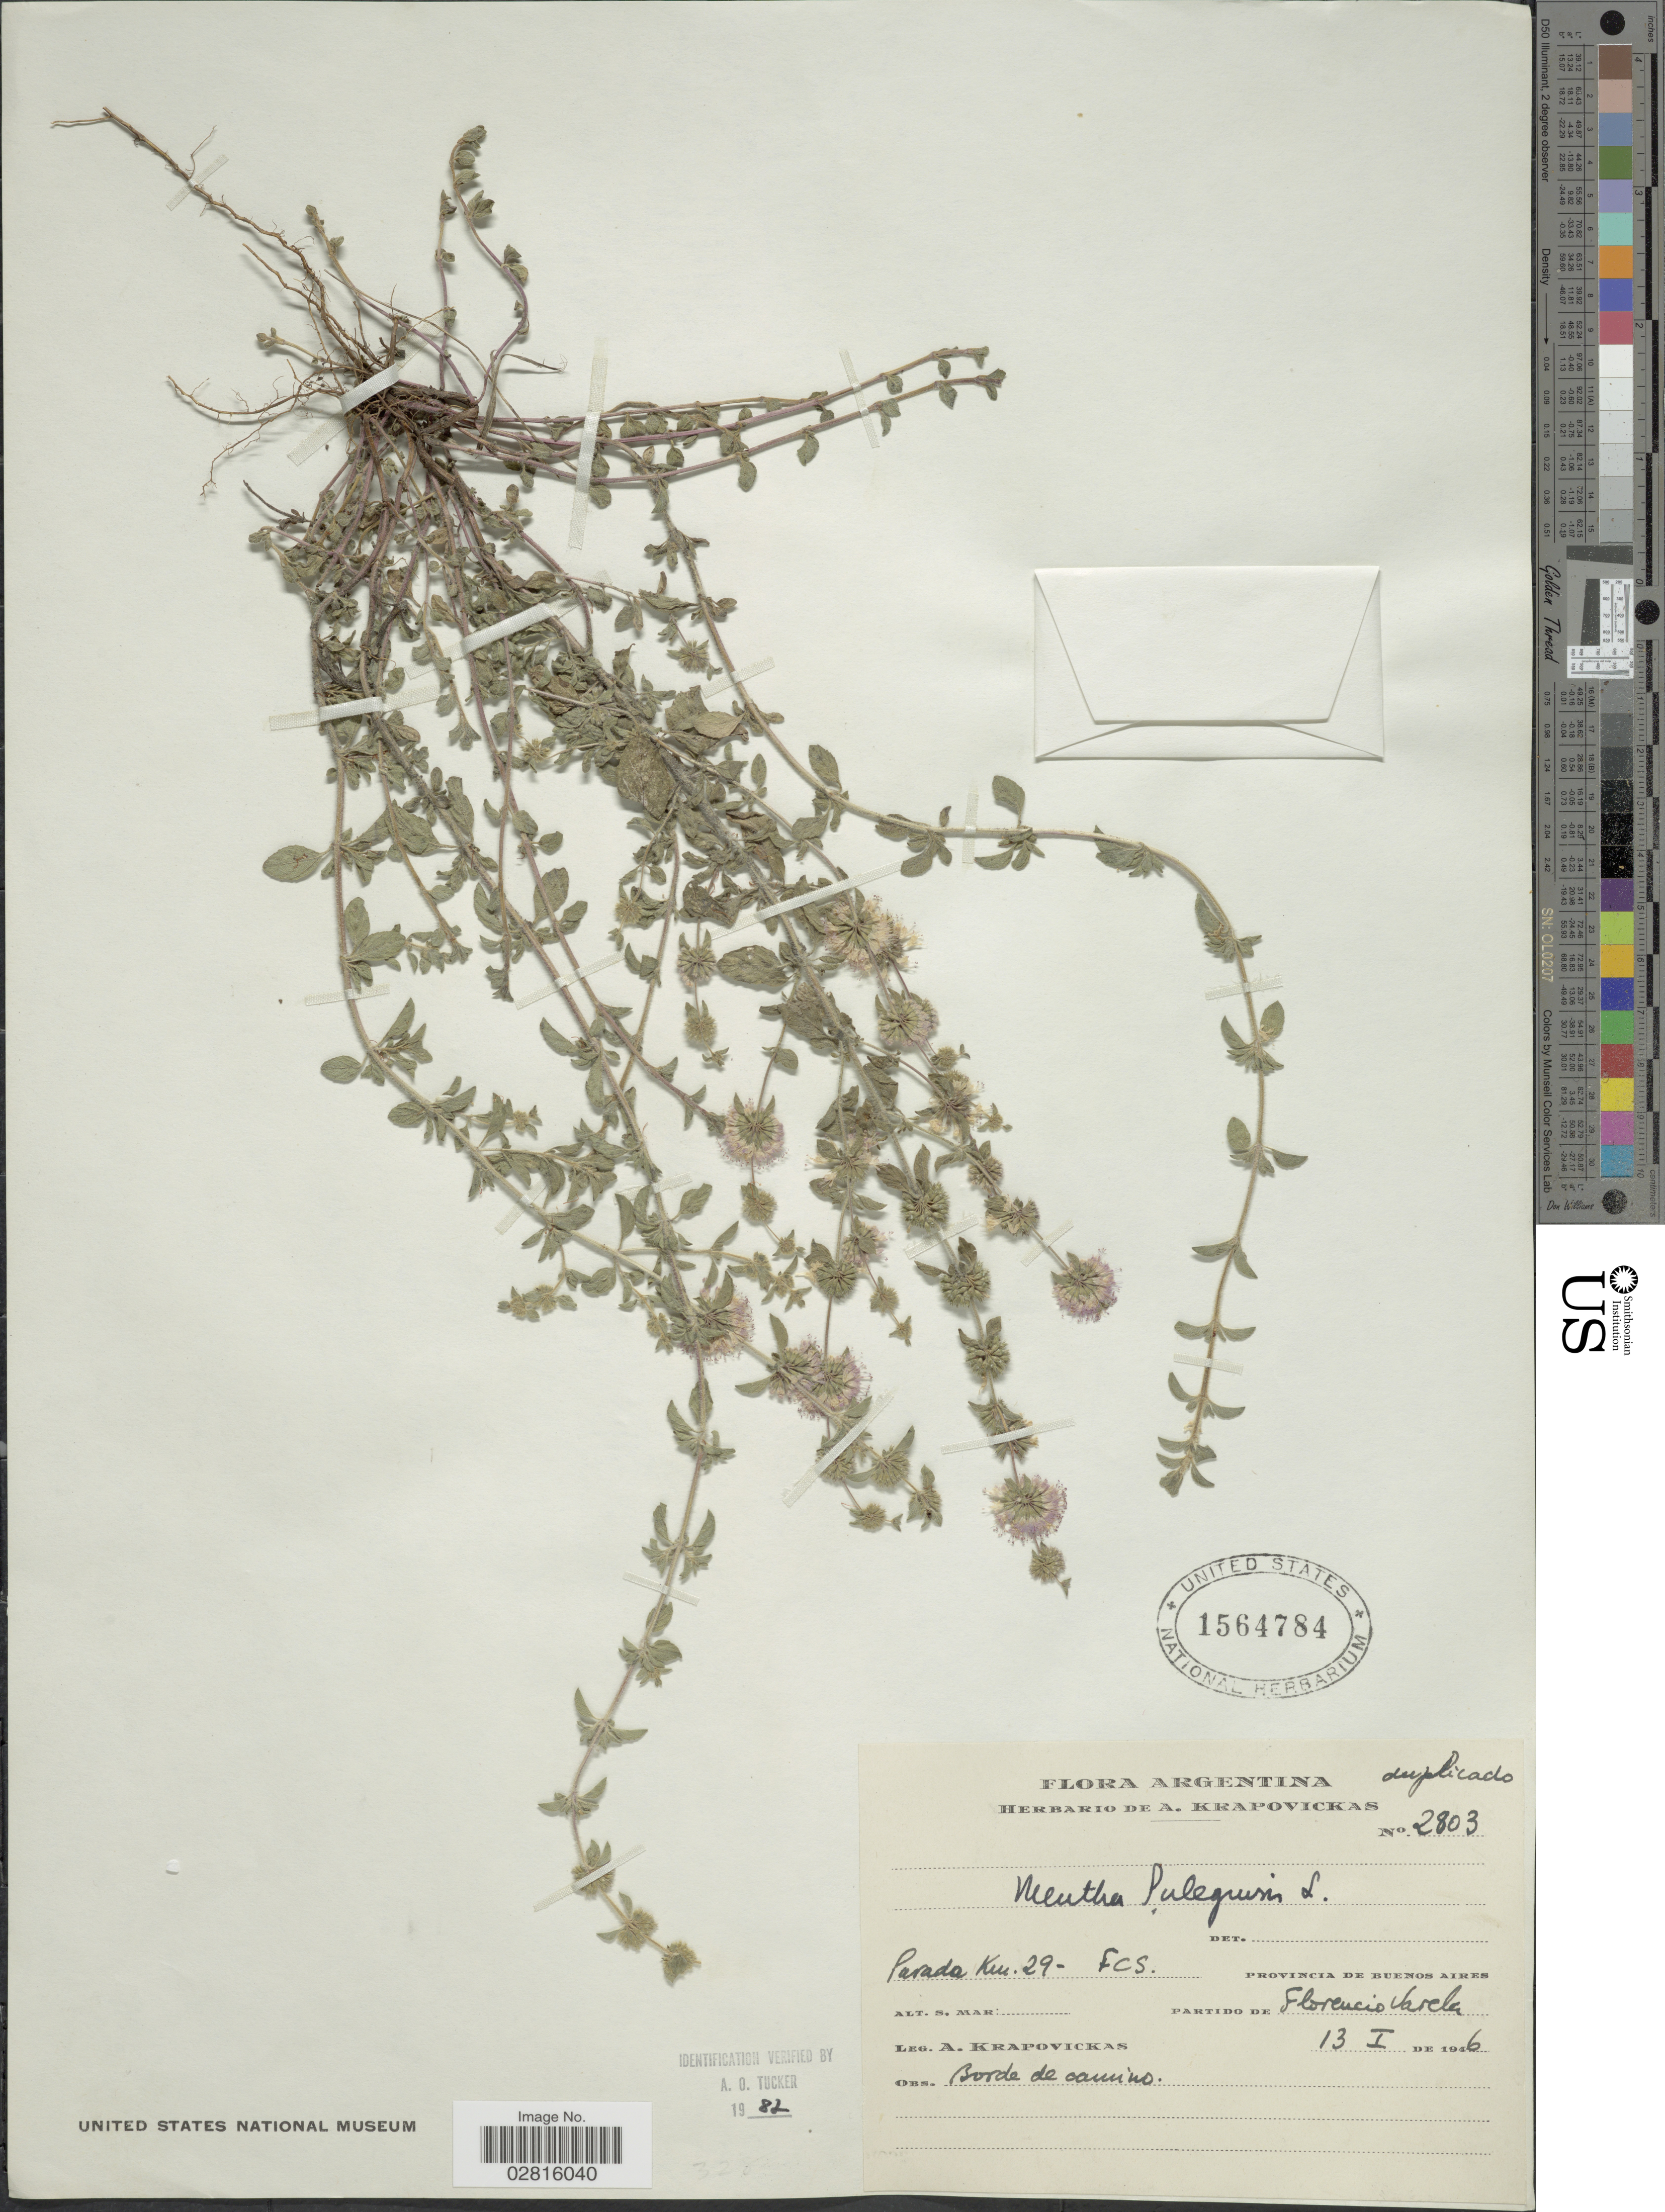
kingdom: Plantae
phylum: Tracheophyta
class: Magnoliopsida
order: Lamiales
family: Lamiaceae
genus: Mentha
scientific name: Mentha pulegium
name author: L.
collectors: A. Krapovickas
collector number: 2803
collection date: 1946-01-13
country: Argentina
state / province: Buenos Aires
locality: Parada Km. 29 - FCS. Provincia de Buenos Aires. Partido de Florencio Varela.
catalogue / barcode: US 1564784